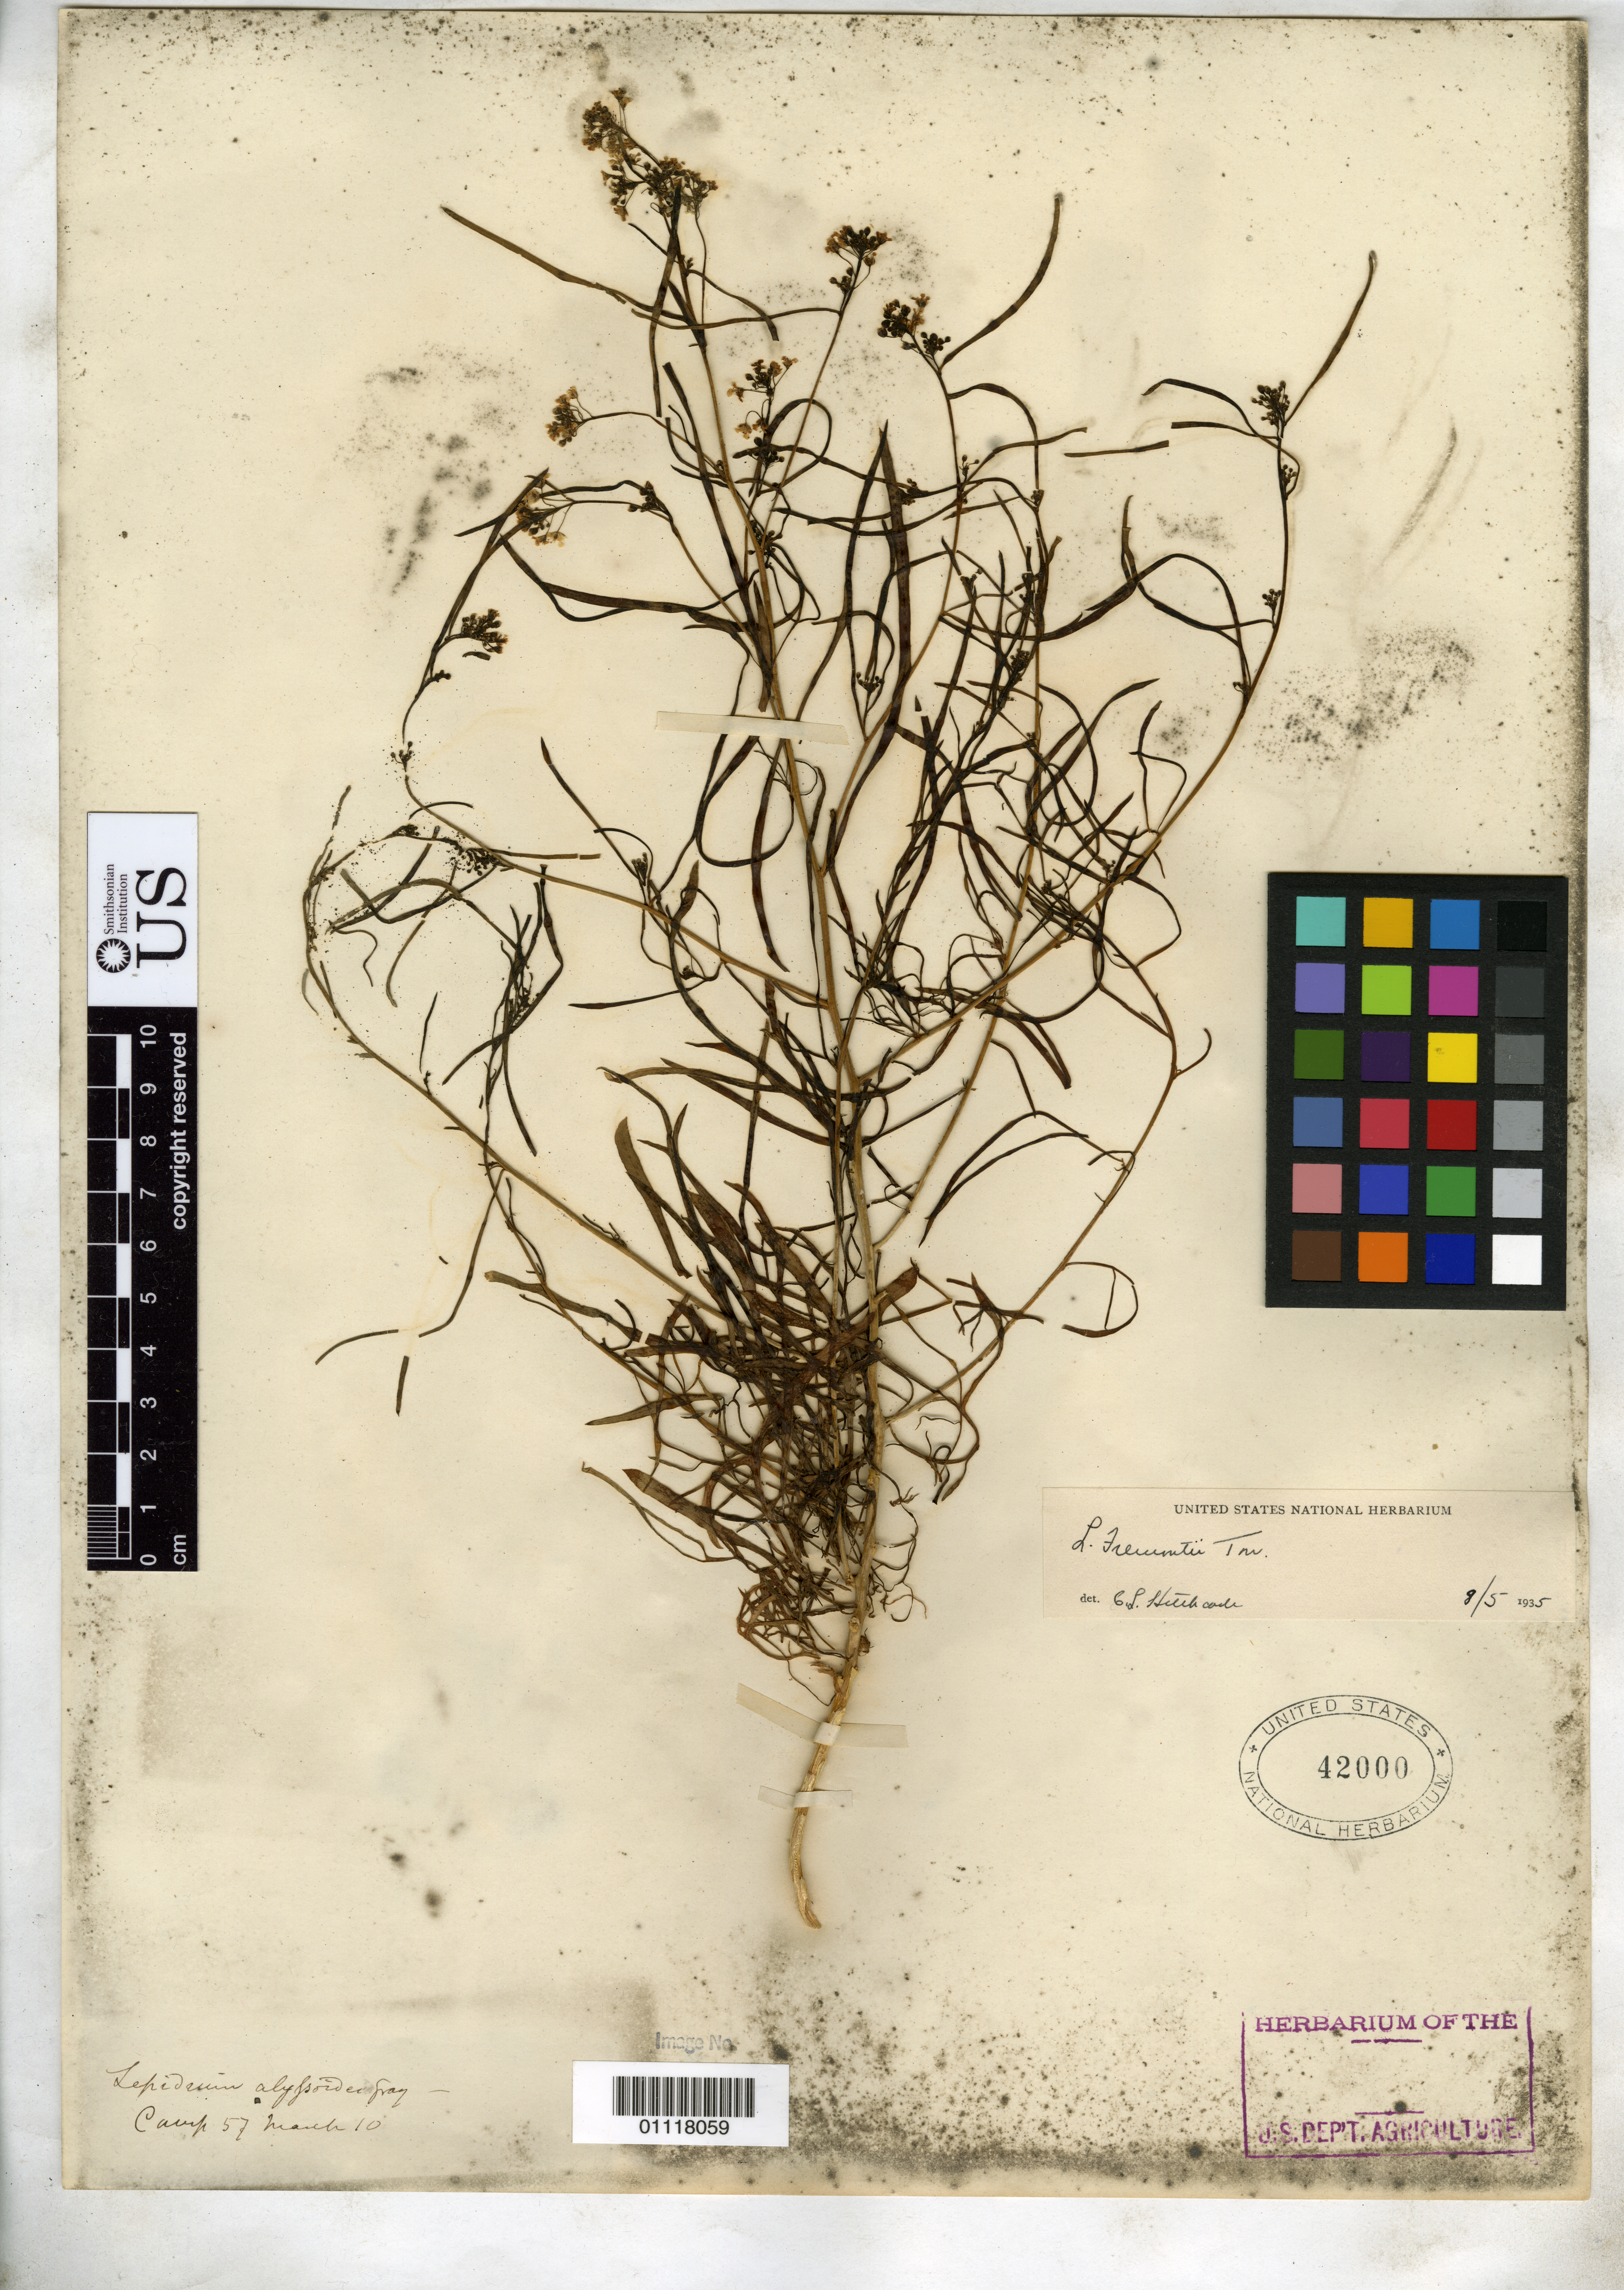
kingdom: Plantae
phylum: Tracheophyta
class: Magnoliopsida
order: Brassicales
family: Brassicaceae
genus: Lepidium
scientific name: Lepidium fremontii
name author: S. Watson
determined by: Hitchcock, C. L.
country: United States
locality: Camp 57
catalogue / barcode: US 42000